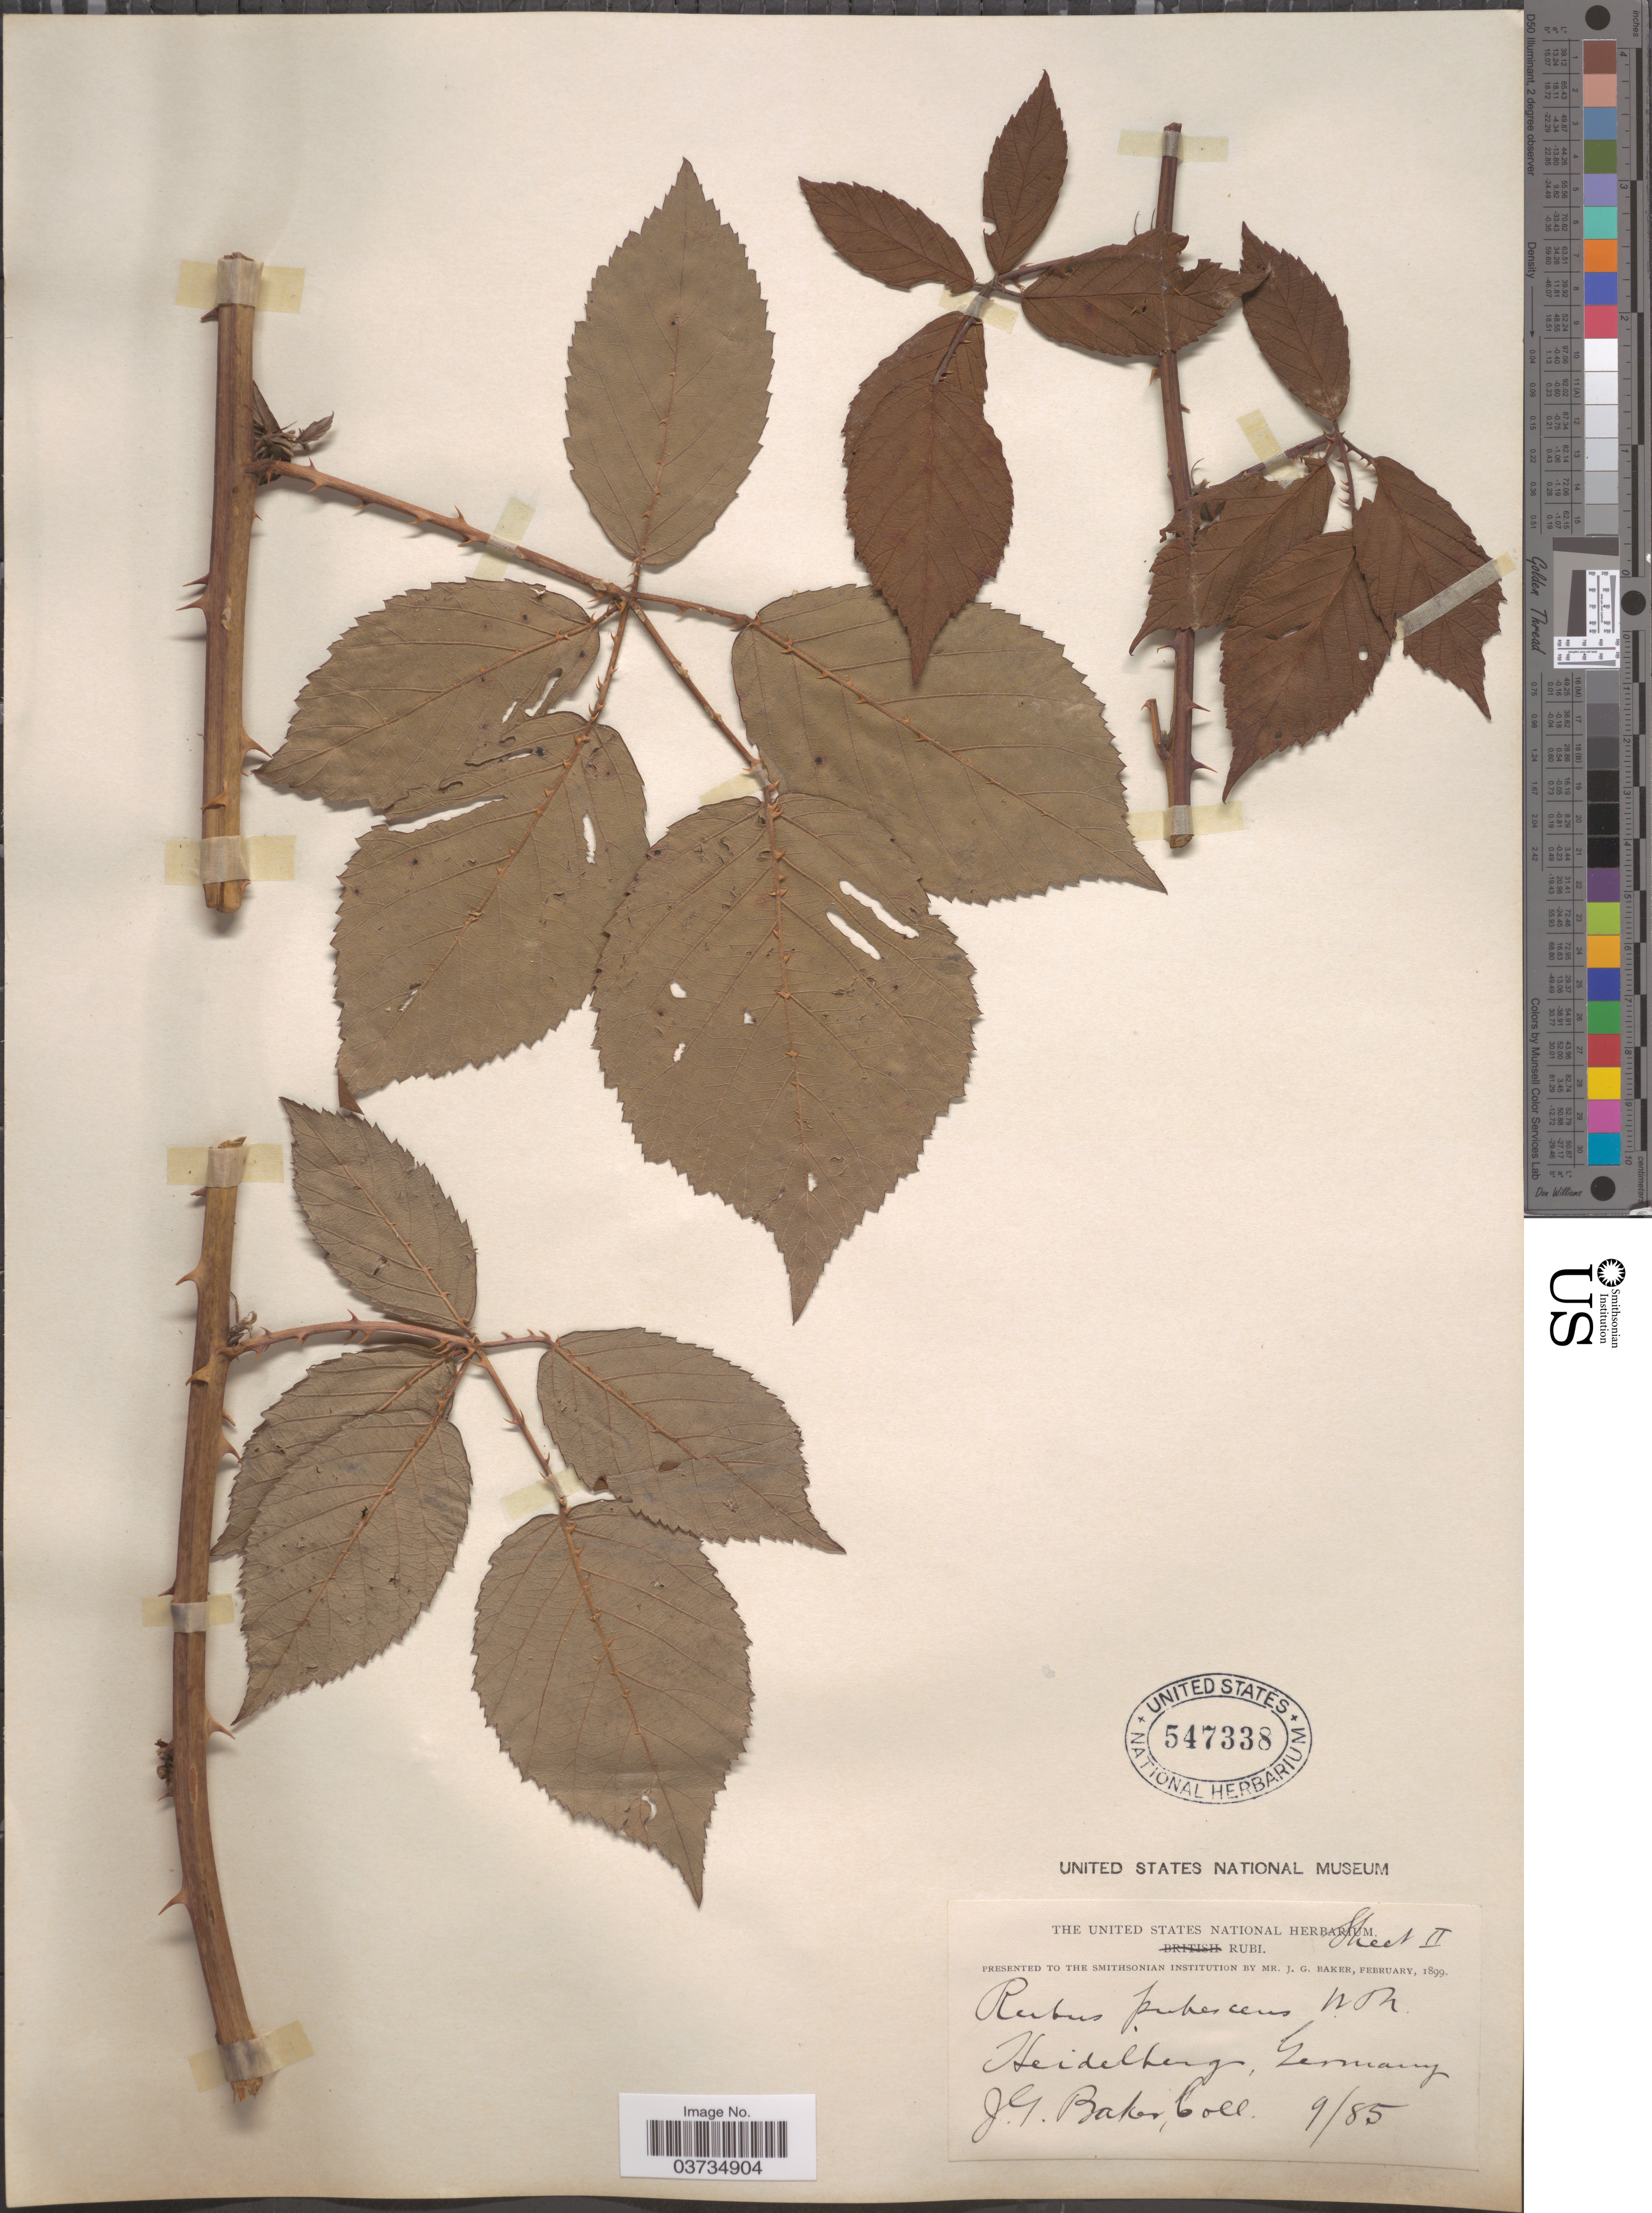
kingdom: Plantae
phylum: Tracheophyta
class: Magnoliopsida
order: Rosales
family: Rosaceae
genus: Rubus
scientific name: Rubus pubescens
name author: Raf.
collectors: J. G. Baker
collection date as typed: Transcribed d/m/y: /9/85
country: Germany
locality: Heidelberg.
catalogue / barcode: US 547338